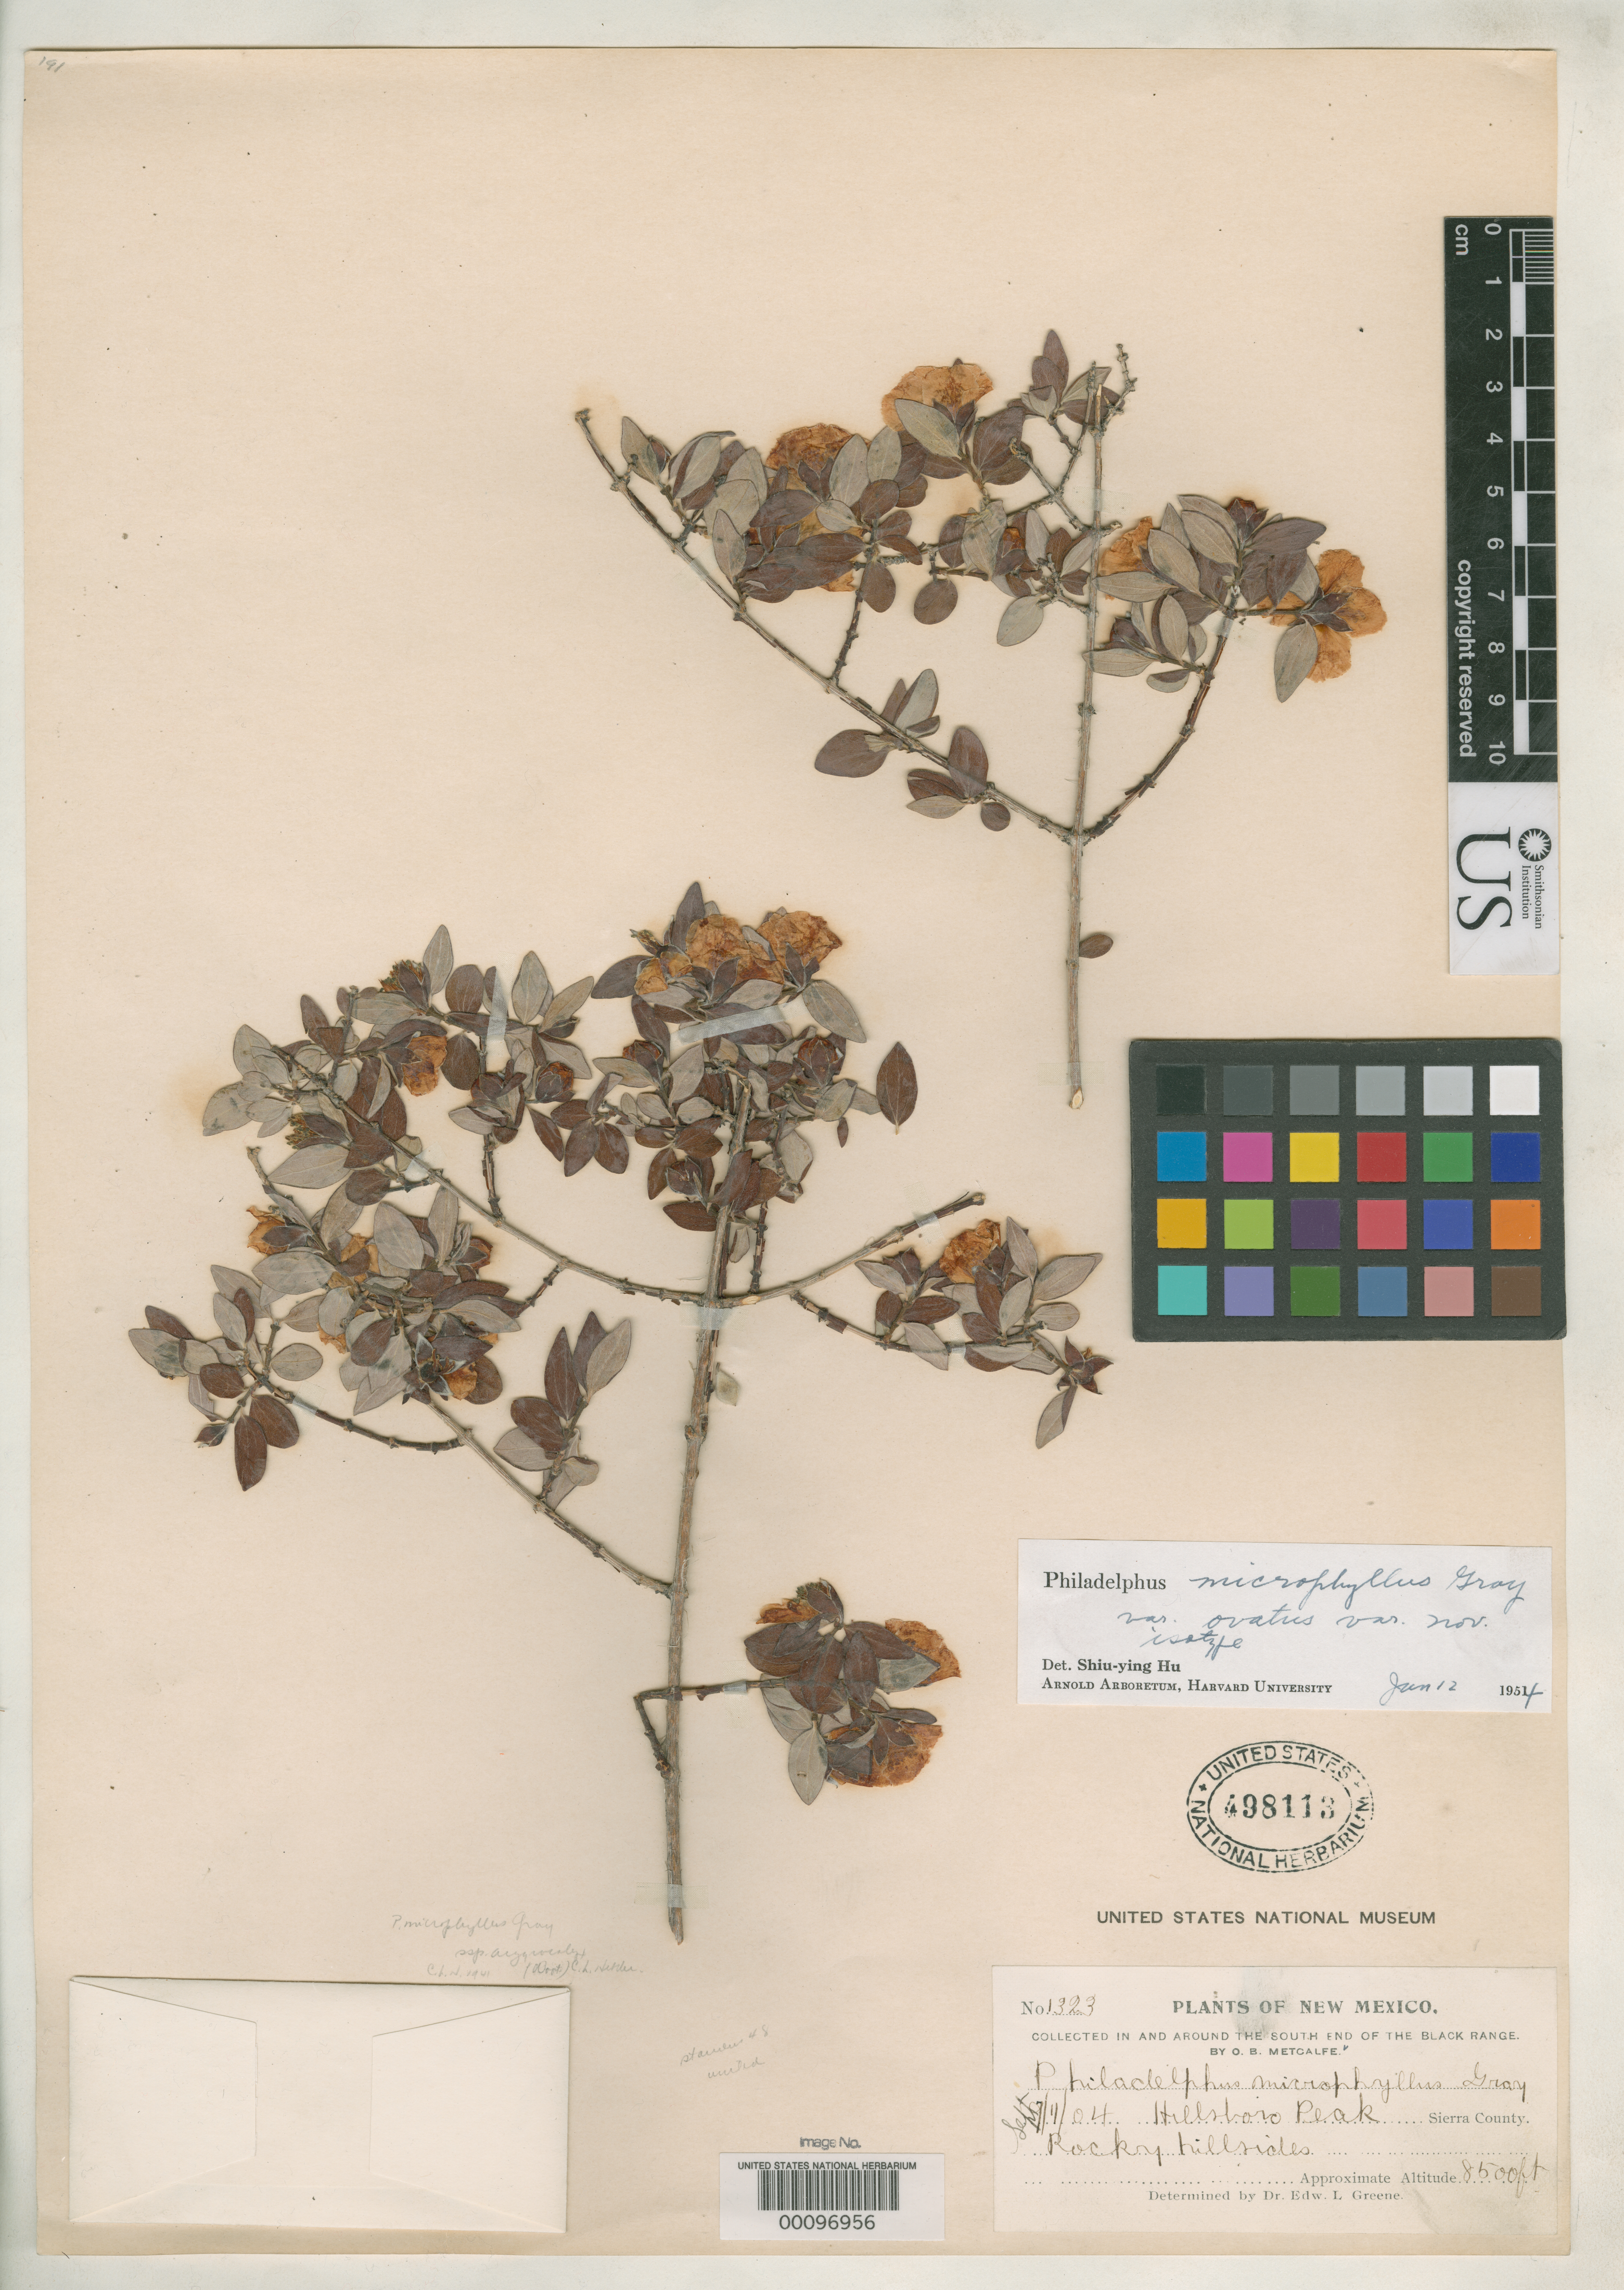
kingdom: Plantae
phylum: Tracheophyta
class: Magnoliopsida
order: Cornales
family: Hydrangeaceae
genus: Philadelphus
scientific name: Philadelphus microphyllus var. ovatus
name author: S.Y. Hu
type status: Type Fragment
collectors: O. B. Metcalfe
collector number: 1323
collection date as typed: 11 Sep 1904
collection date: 1904-09-11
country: United States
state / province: New Mexico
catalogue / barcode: US 498113